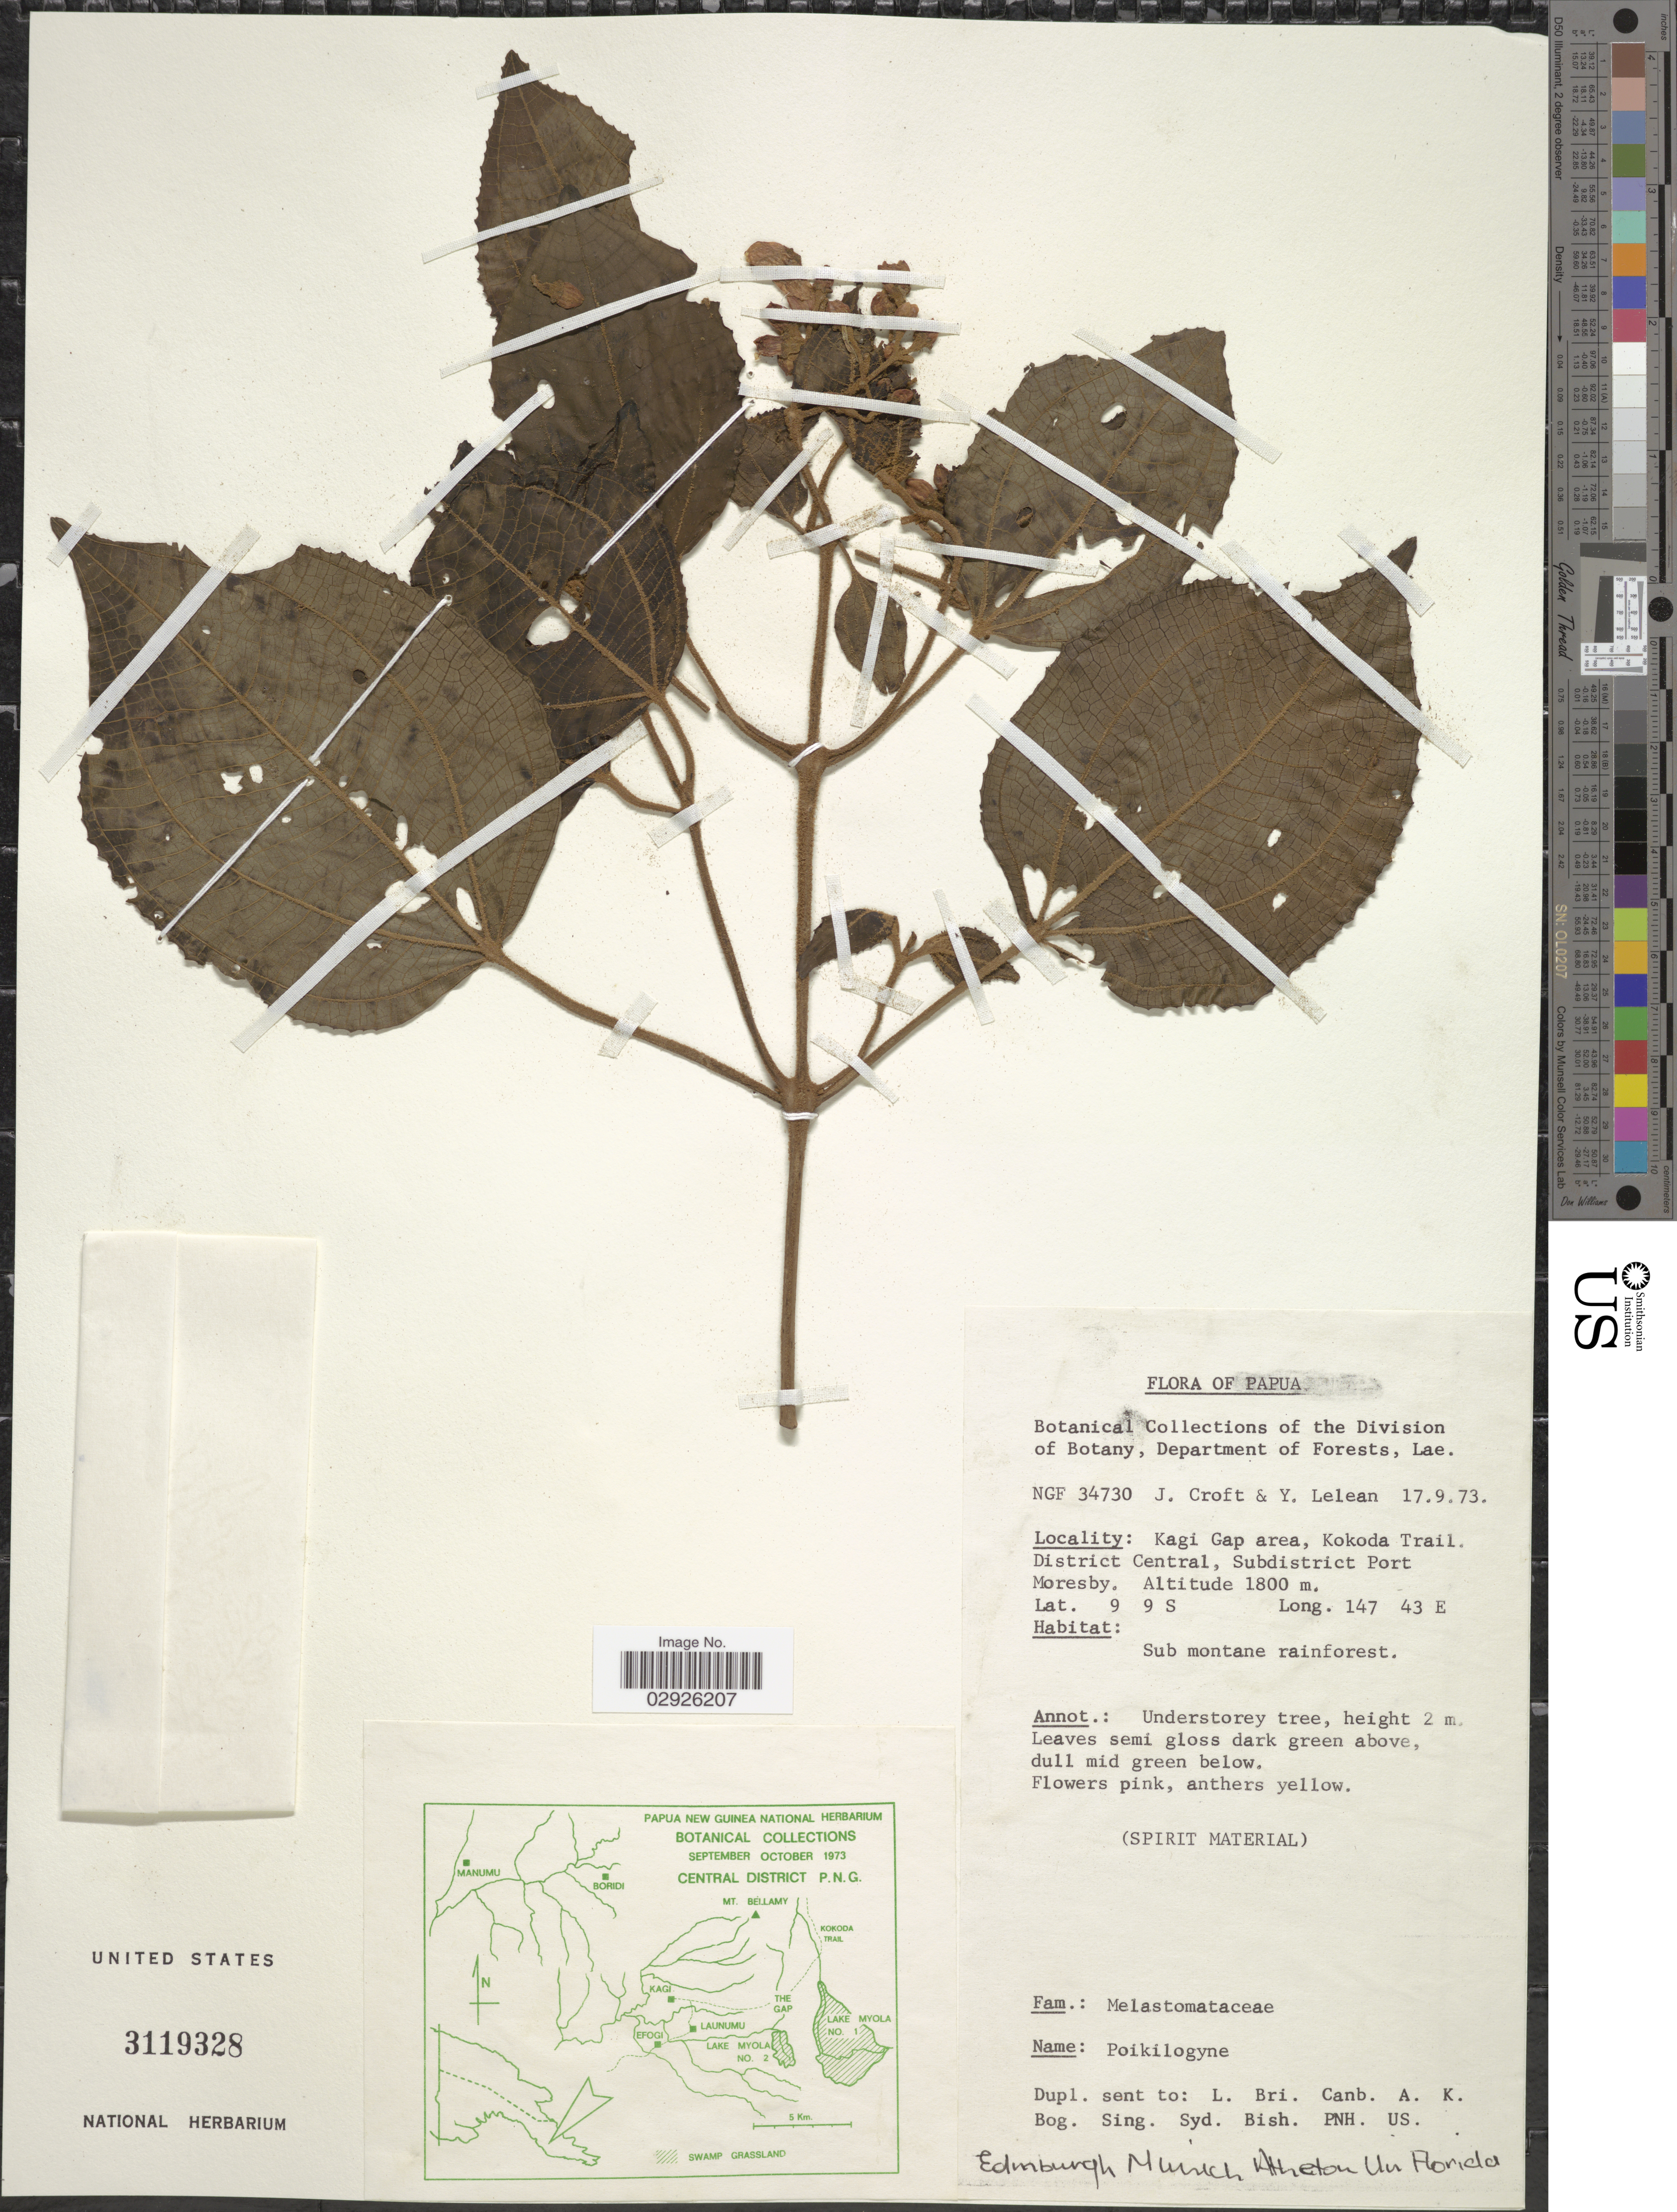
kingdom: Plantae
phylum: Tracheophyta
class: Magnoliopsida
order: Myrtales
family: Melastomataceae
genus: Poikilogyne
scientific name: Poikilogyne sp.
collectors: J. Croft & Y. Lelean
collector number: NGF 34730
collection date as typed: Transcribed d/m/y: 17/9/73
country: Papua New Guinea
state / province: Central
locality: Papua. Kagi Gap area, Kokoda Trail. District Central, Subdistrict Port Moresby.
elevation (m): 1800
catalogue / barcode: US 3119328